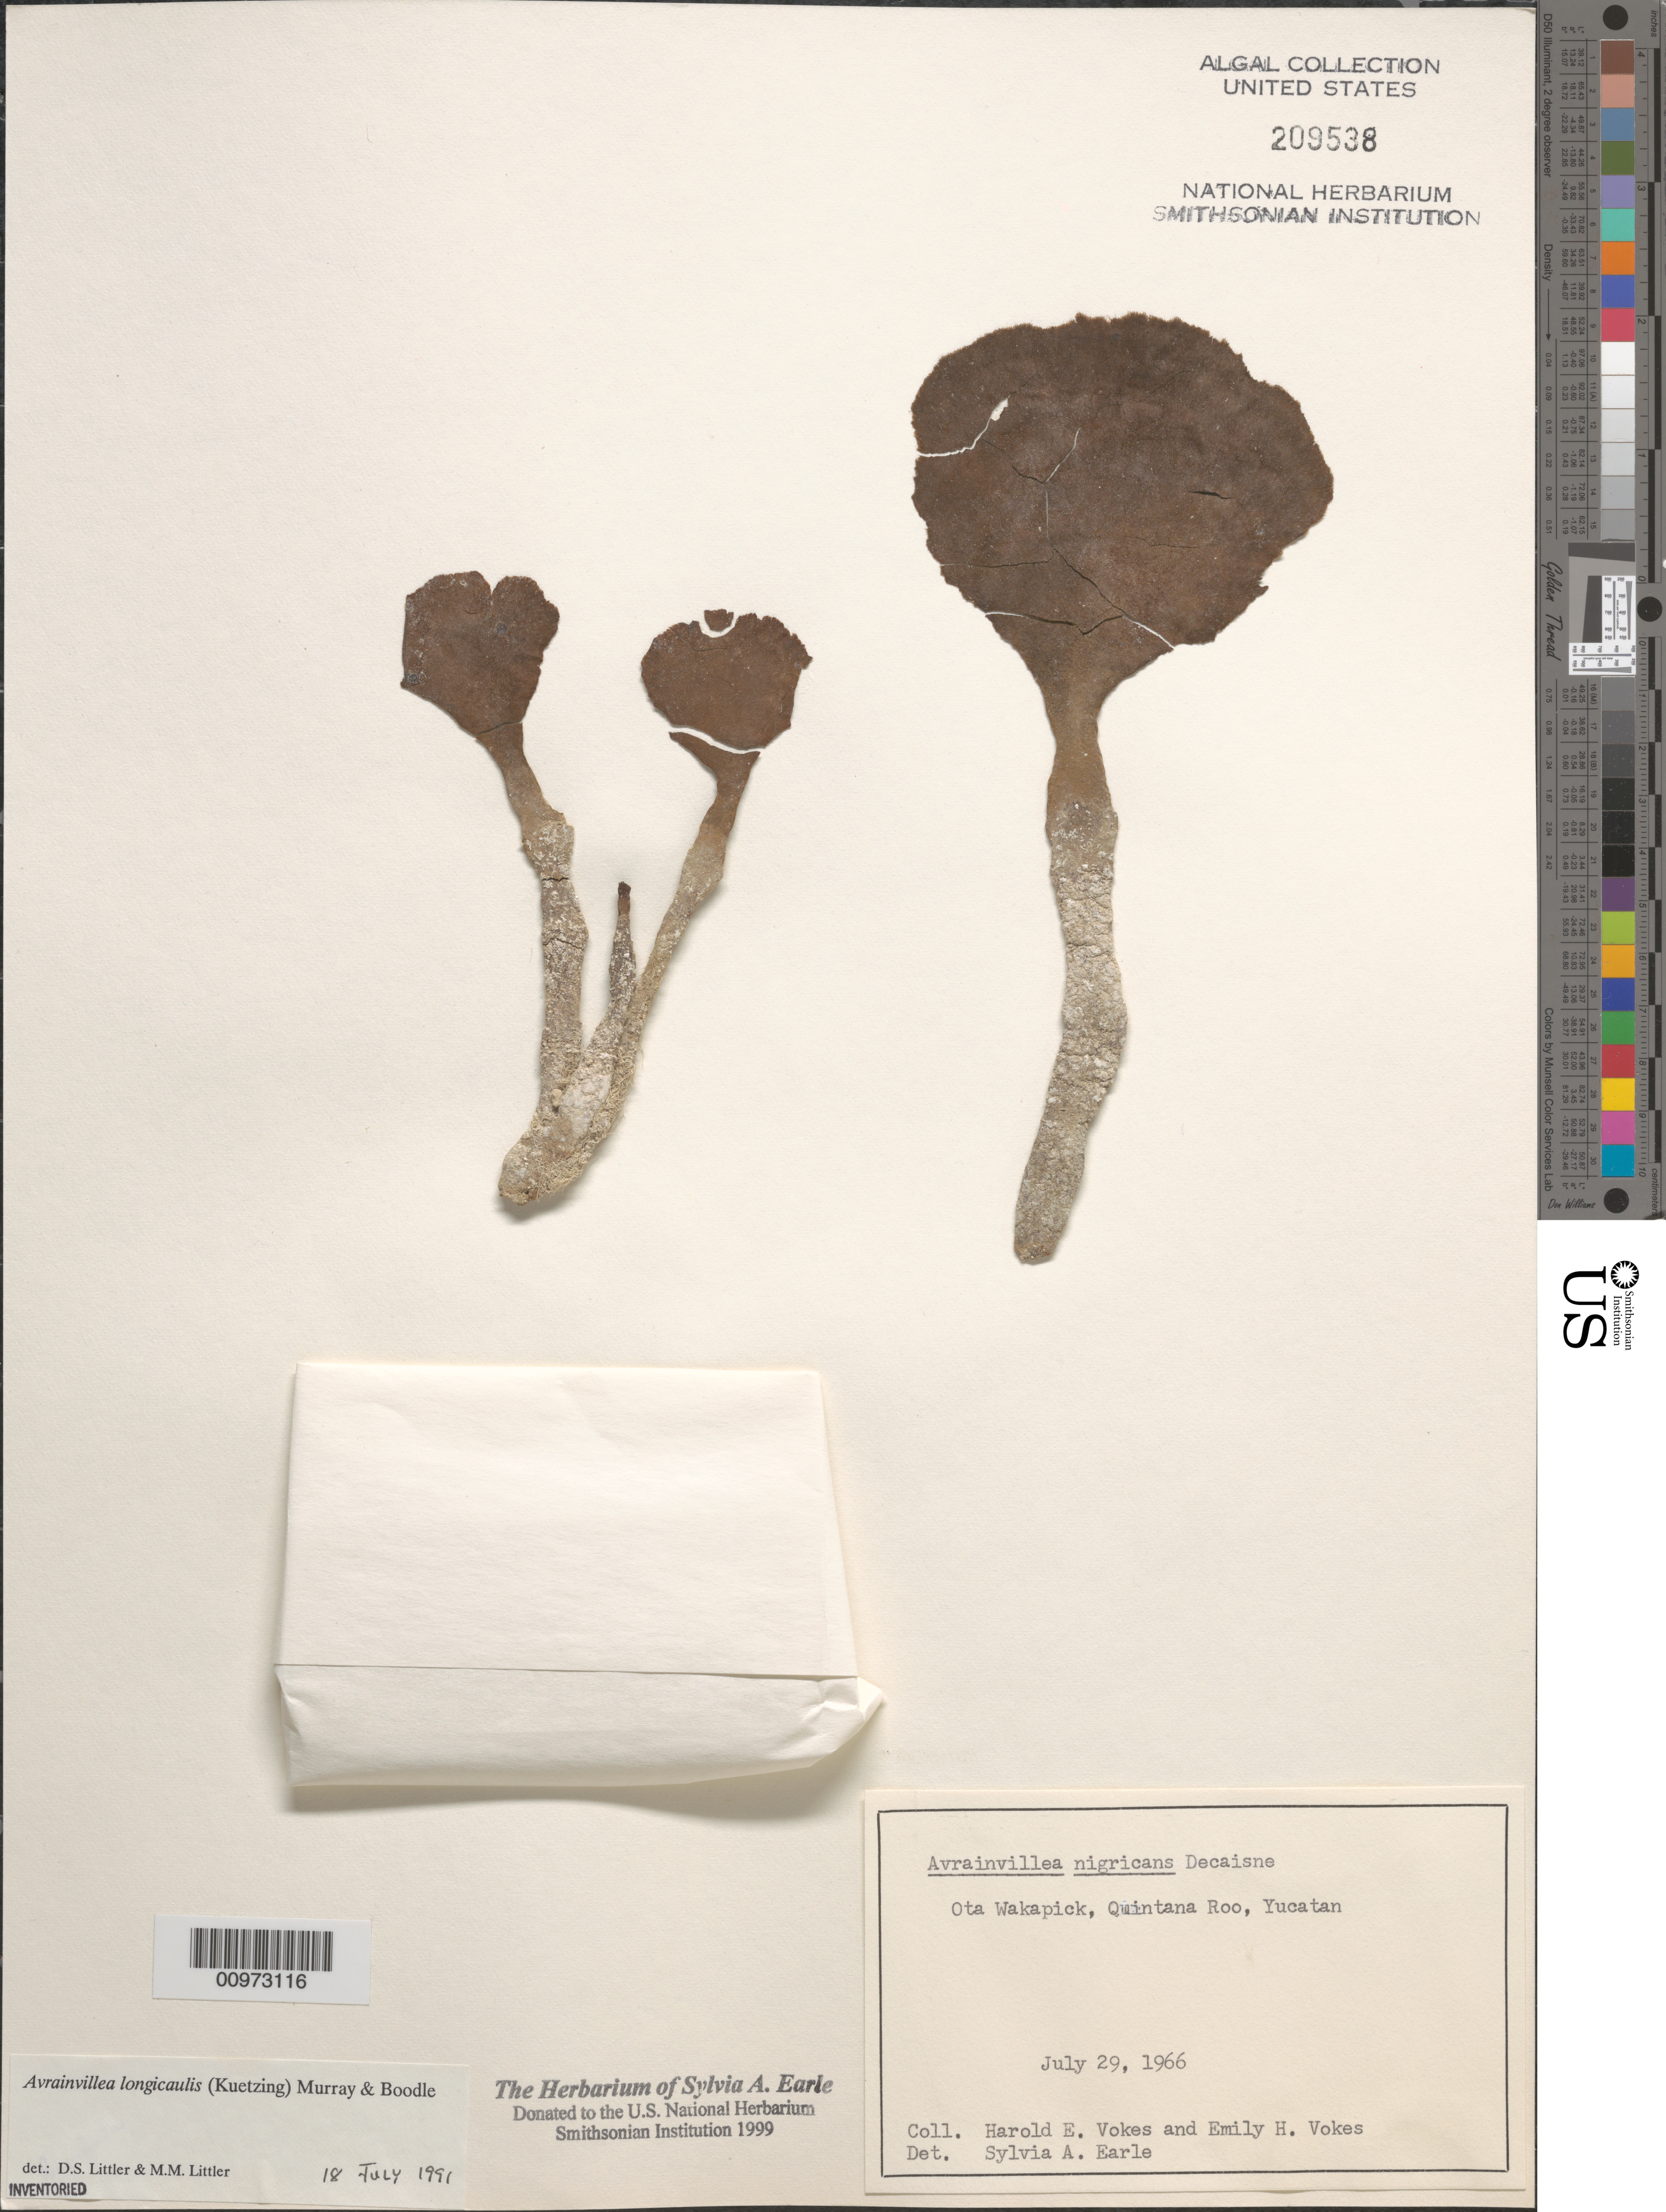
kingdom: Plantae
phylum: Chlorophyta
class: Ulvophyceae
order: Bryopsidales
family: Dichotomosiphonaceae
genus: Avrainvillea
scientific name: Avrainvillea longicaulis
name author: (Kütz.) G. Murray & Boodle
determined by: Littler, D. S.; Littler, M. M.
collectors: H. Vokes & E. Vokes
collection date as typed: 29 Jul 1966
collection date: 1966-07-29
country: Mexico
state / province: Quintana Roo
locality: Ota Wakapick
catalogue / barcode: US 209538